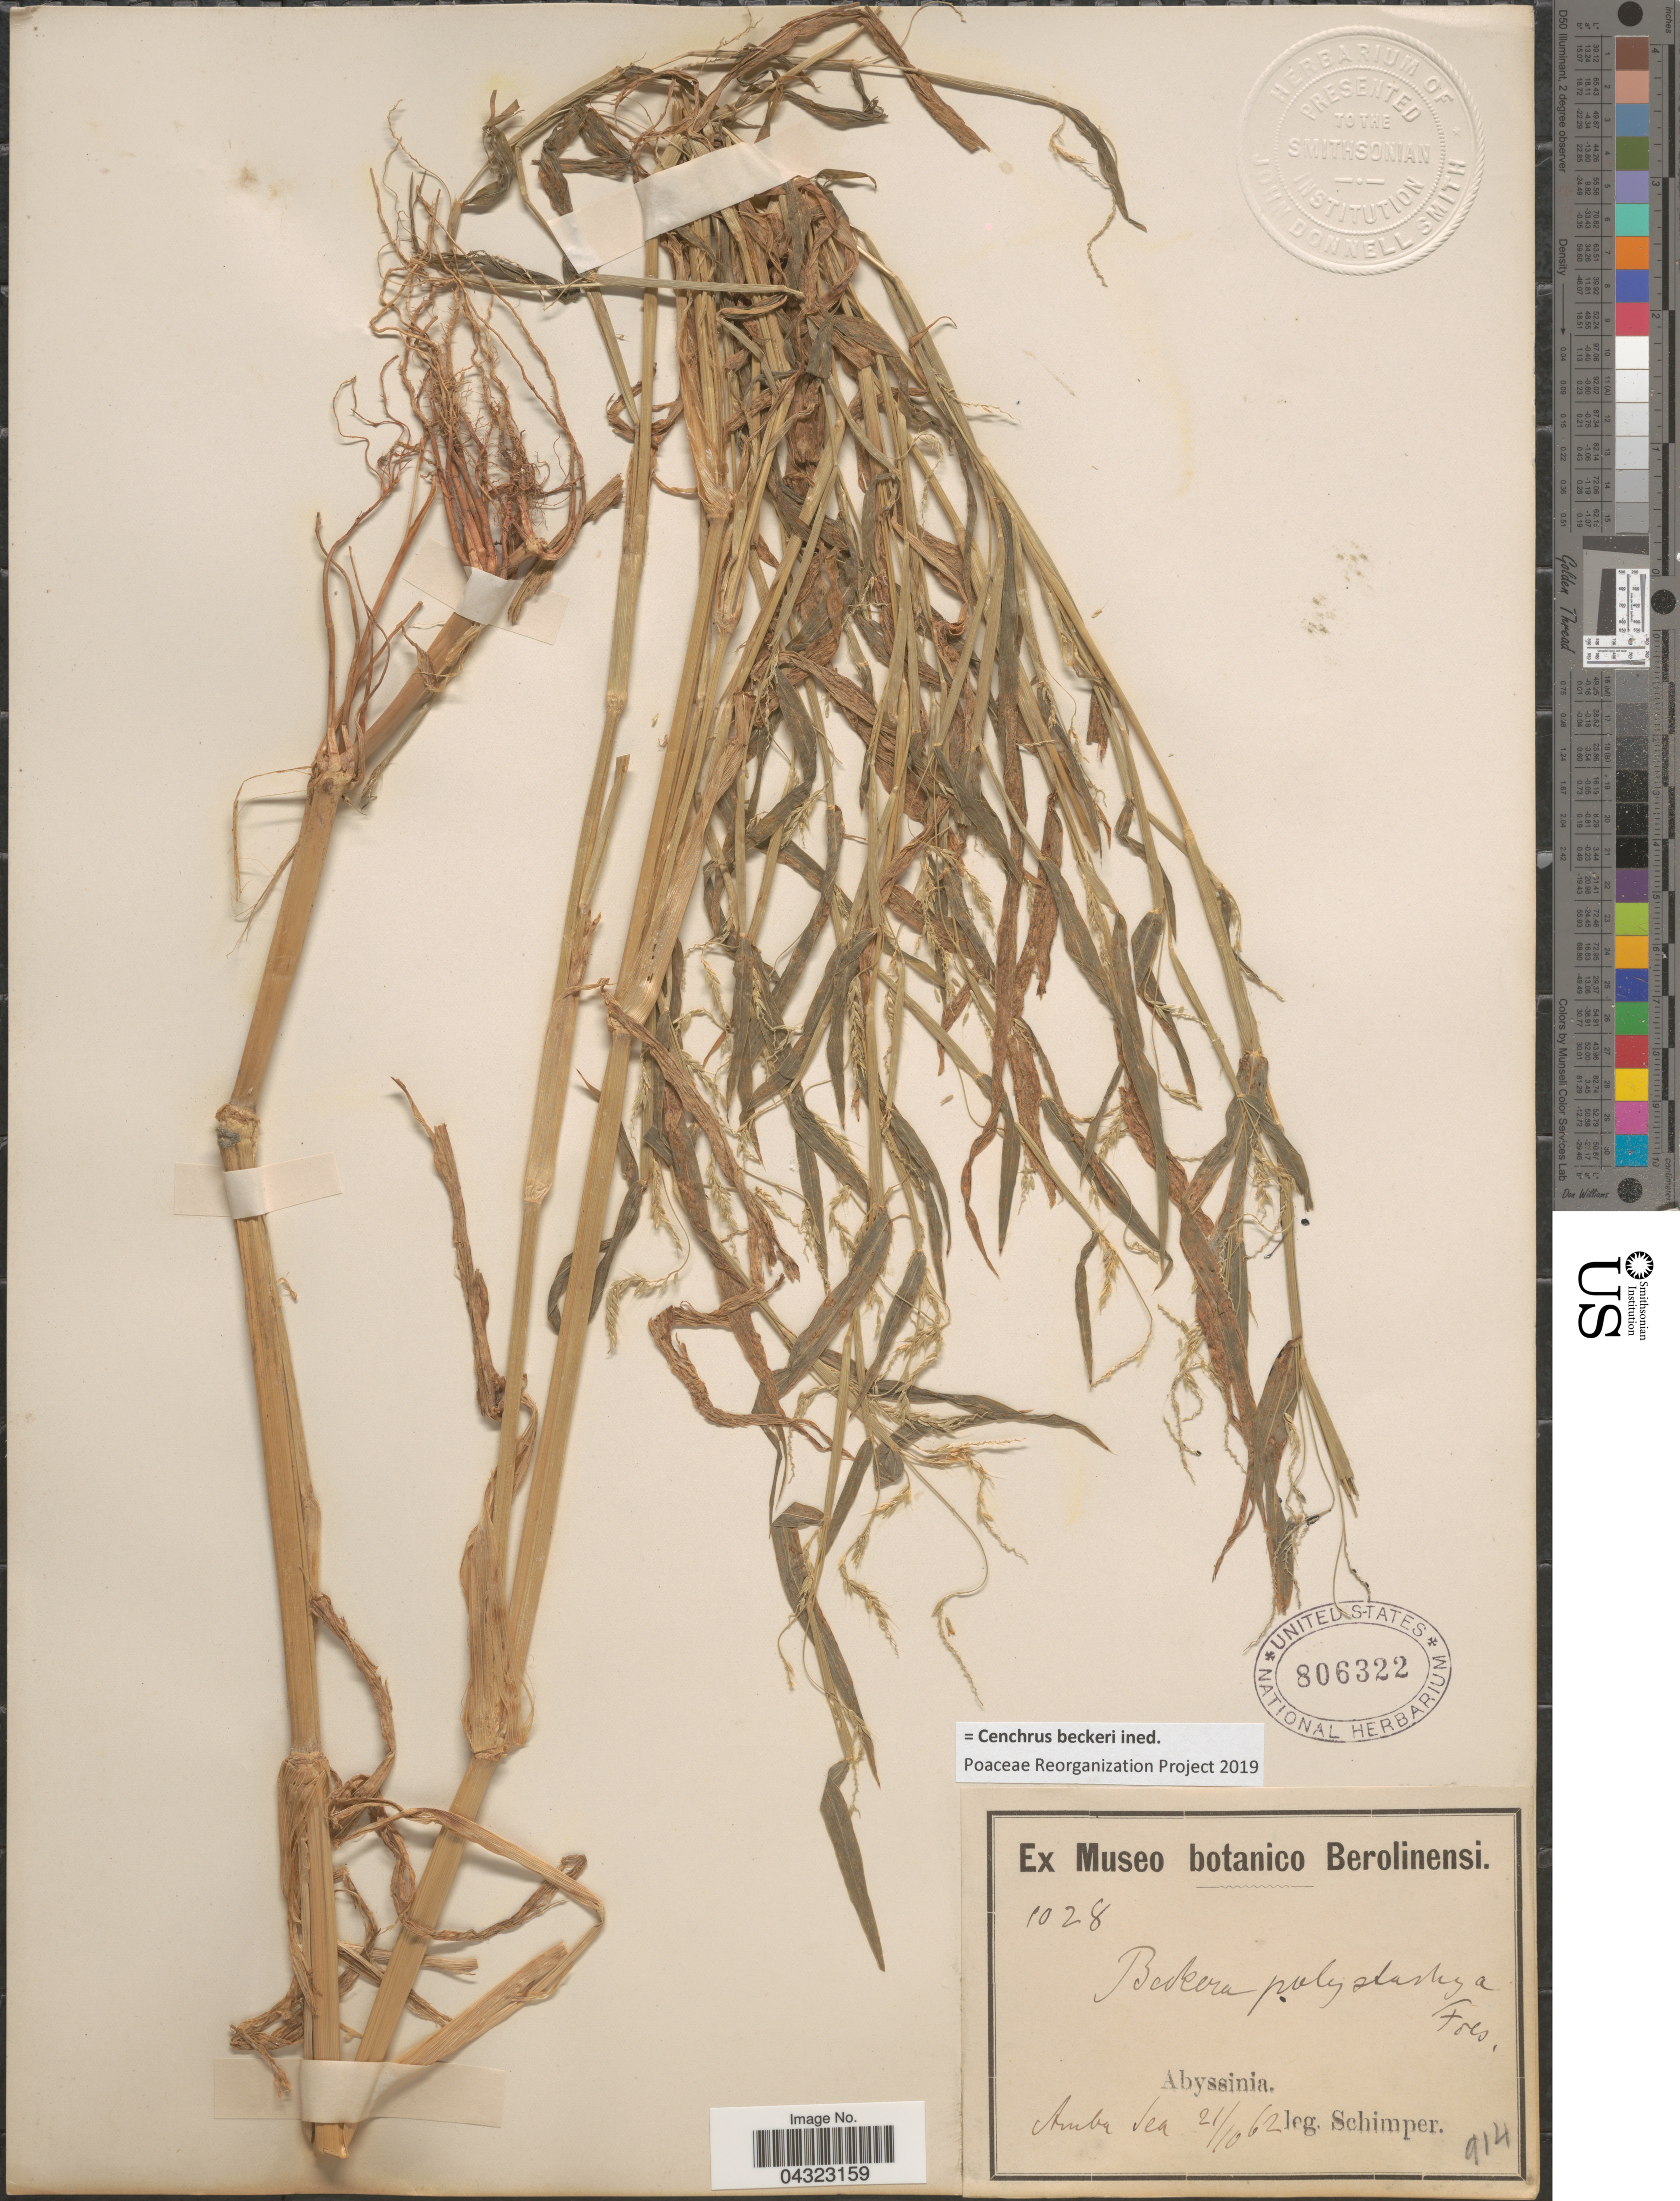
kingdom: Plantae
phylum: Tracheophyta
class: Liliopsida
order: Poales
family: Poaceae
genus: Cenchrus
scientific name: Cenchrus beckerii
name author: ined prp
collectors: -. Schimper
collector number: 1028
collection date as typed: Transcribed d/m/y: 21/10/62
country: Ethiopia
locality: Abyssinia. Aruba Sea.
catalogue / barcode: US 806322